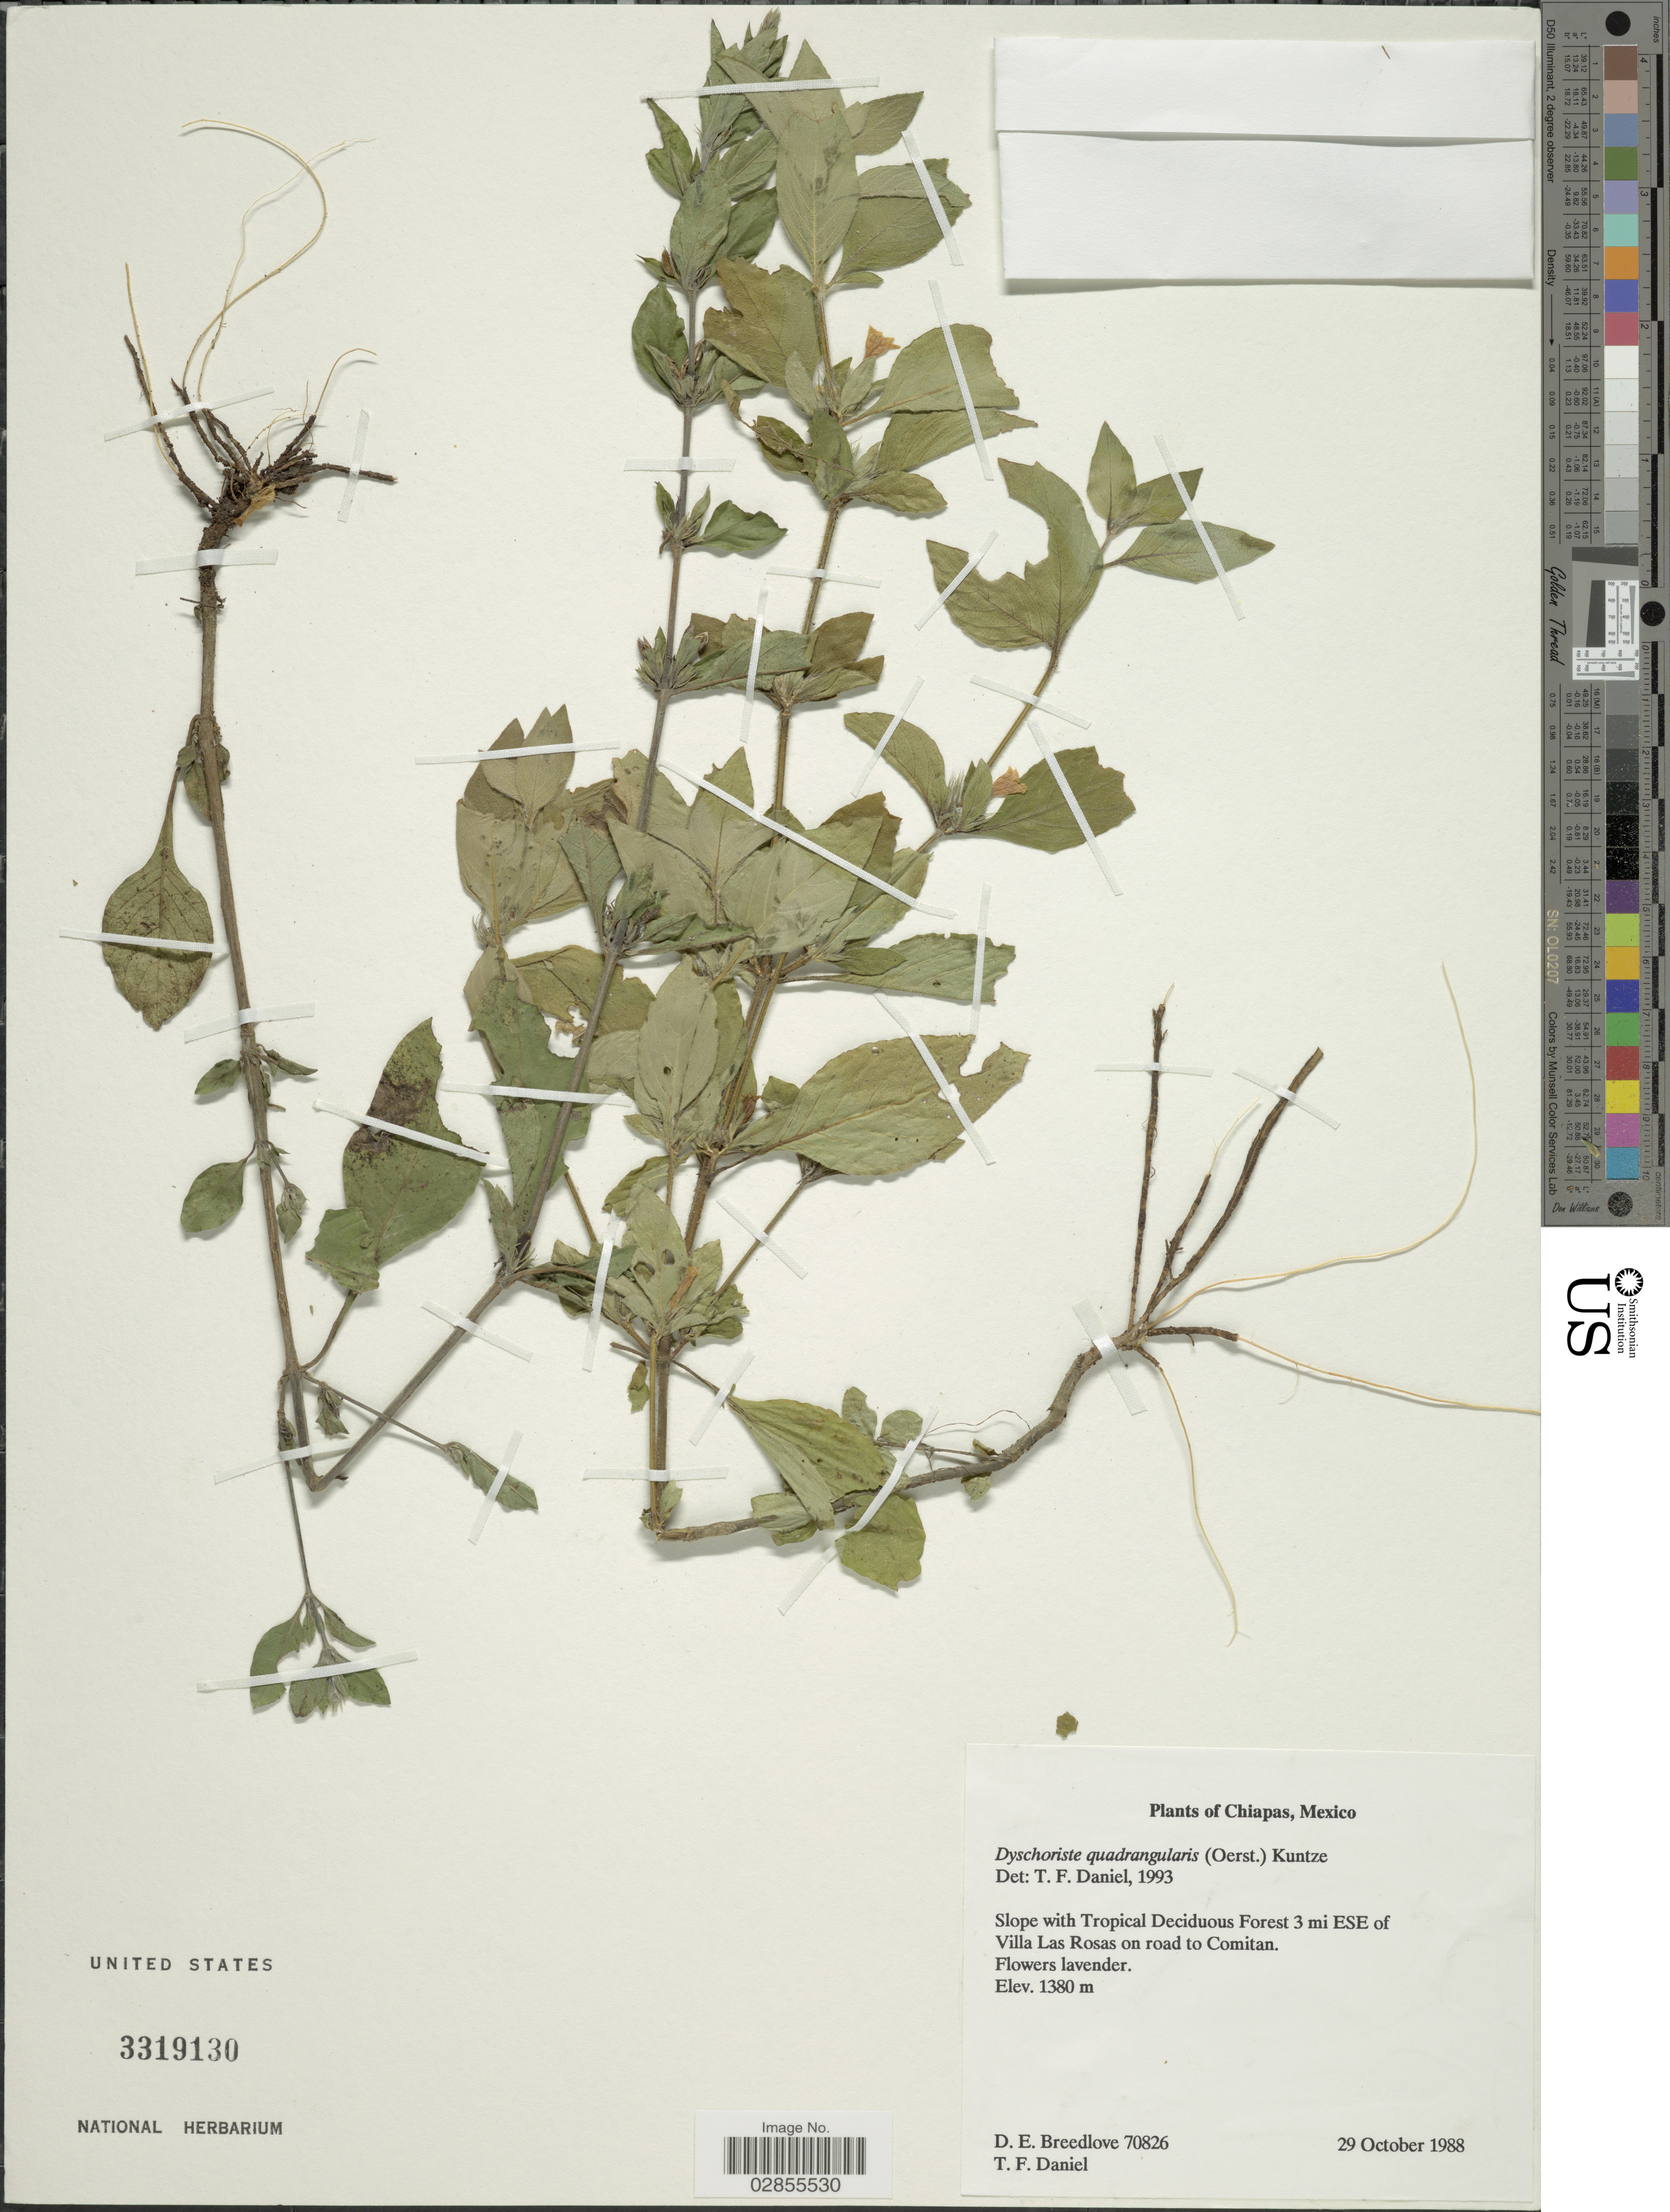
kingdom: Plantae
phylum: Tracheophyta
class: Magnoliopsida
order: Lamiales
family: Acanthaceae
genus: Dyschoriste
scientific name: Dyschoriste quadrangularis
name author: (Oerst.) Kuntze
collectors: D. E. Breedlove & T. F. Daniel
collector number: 70826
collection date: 1988-10-29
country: Mexico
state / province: Chiapas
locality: Slope with Tropical Deciduous Forest 3 mi ESE of Villa Las Rosas on road to Comitan.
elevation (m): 1380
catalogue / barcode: US 3319130